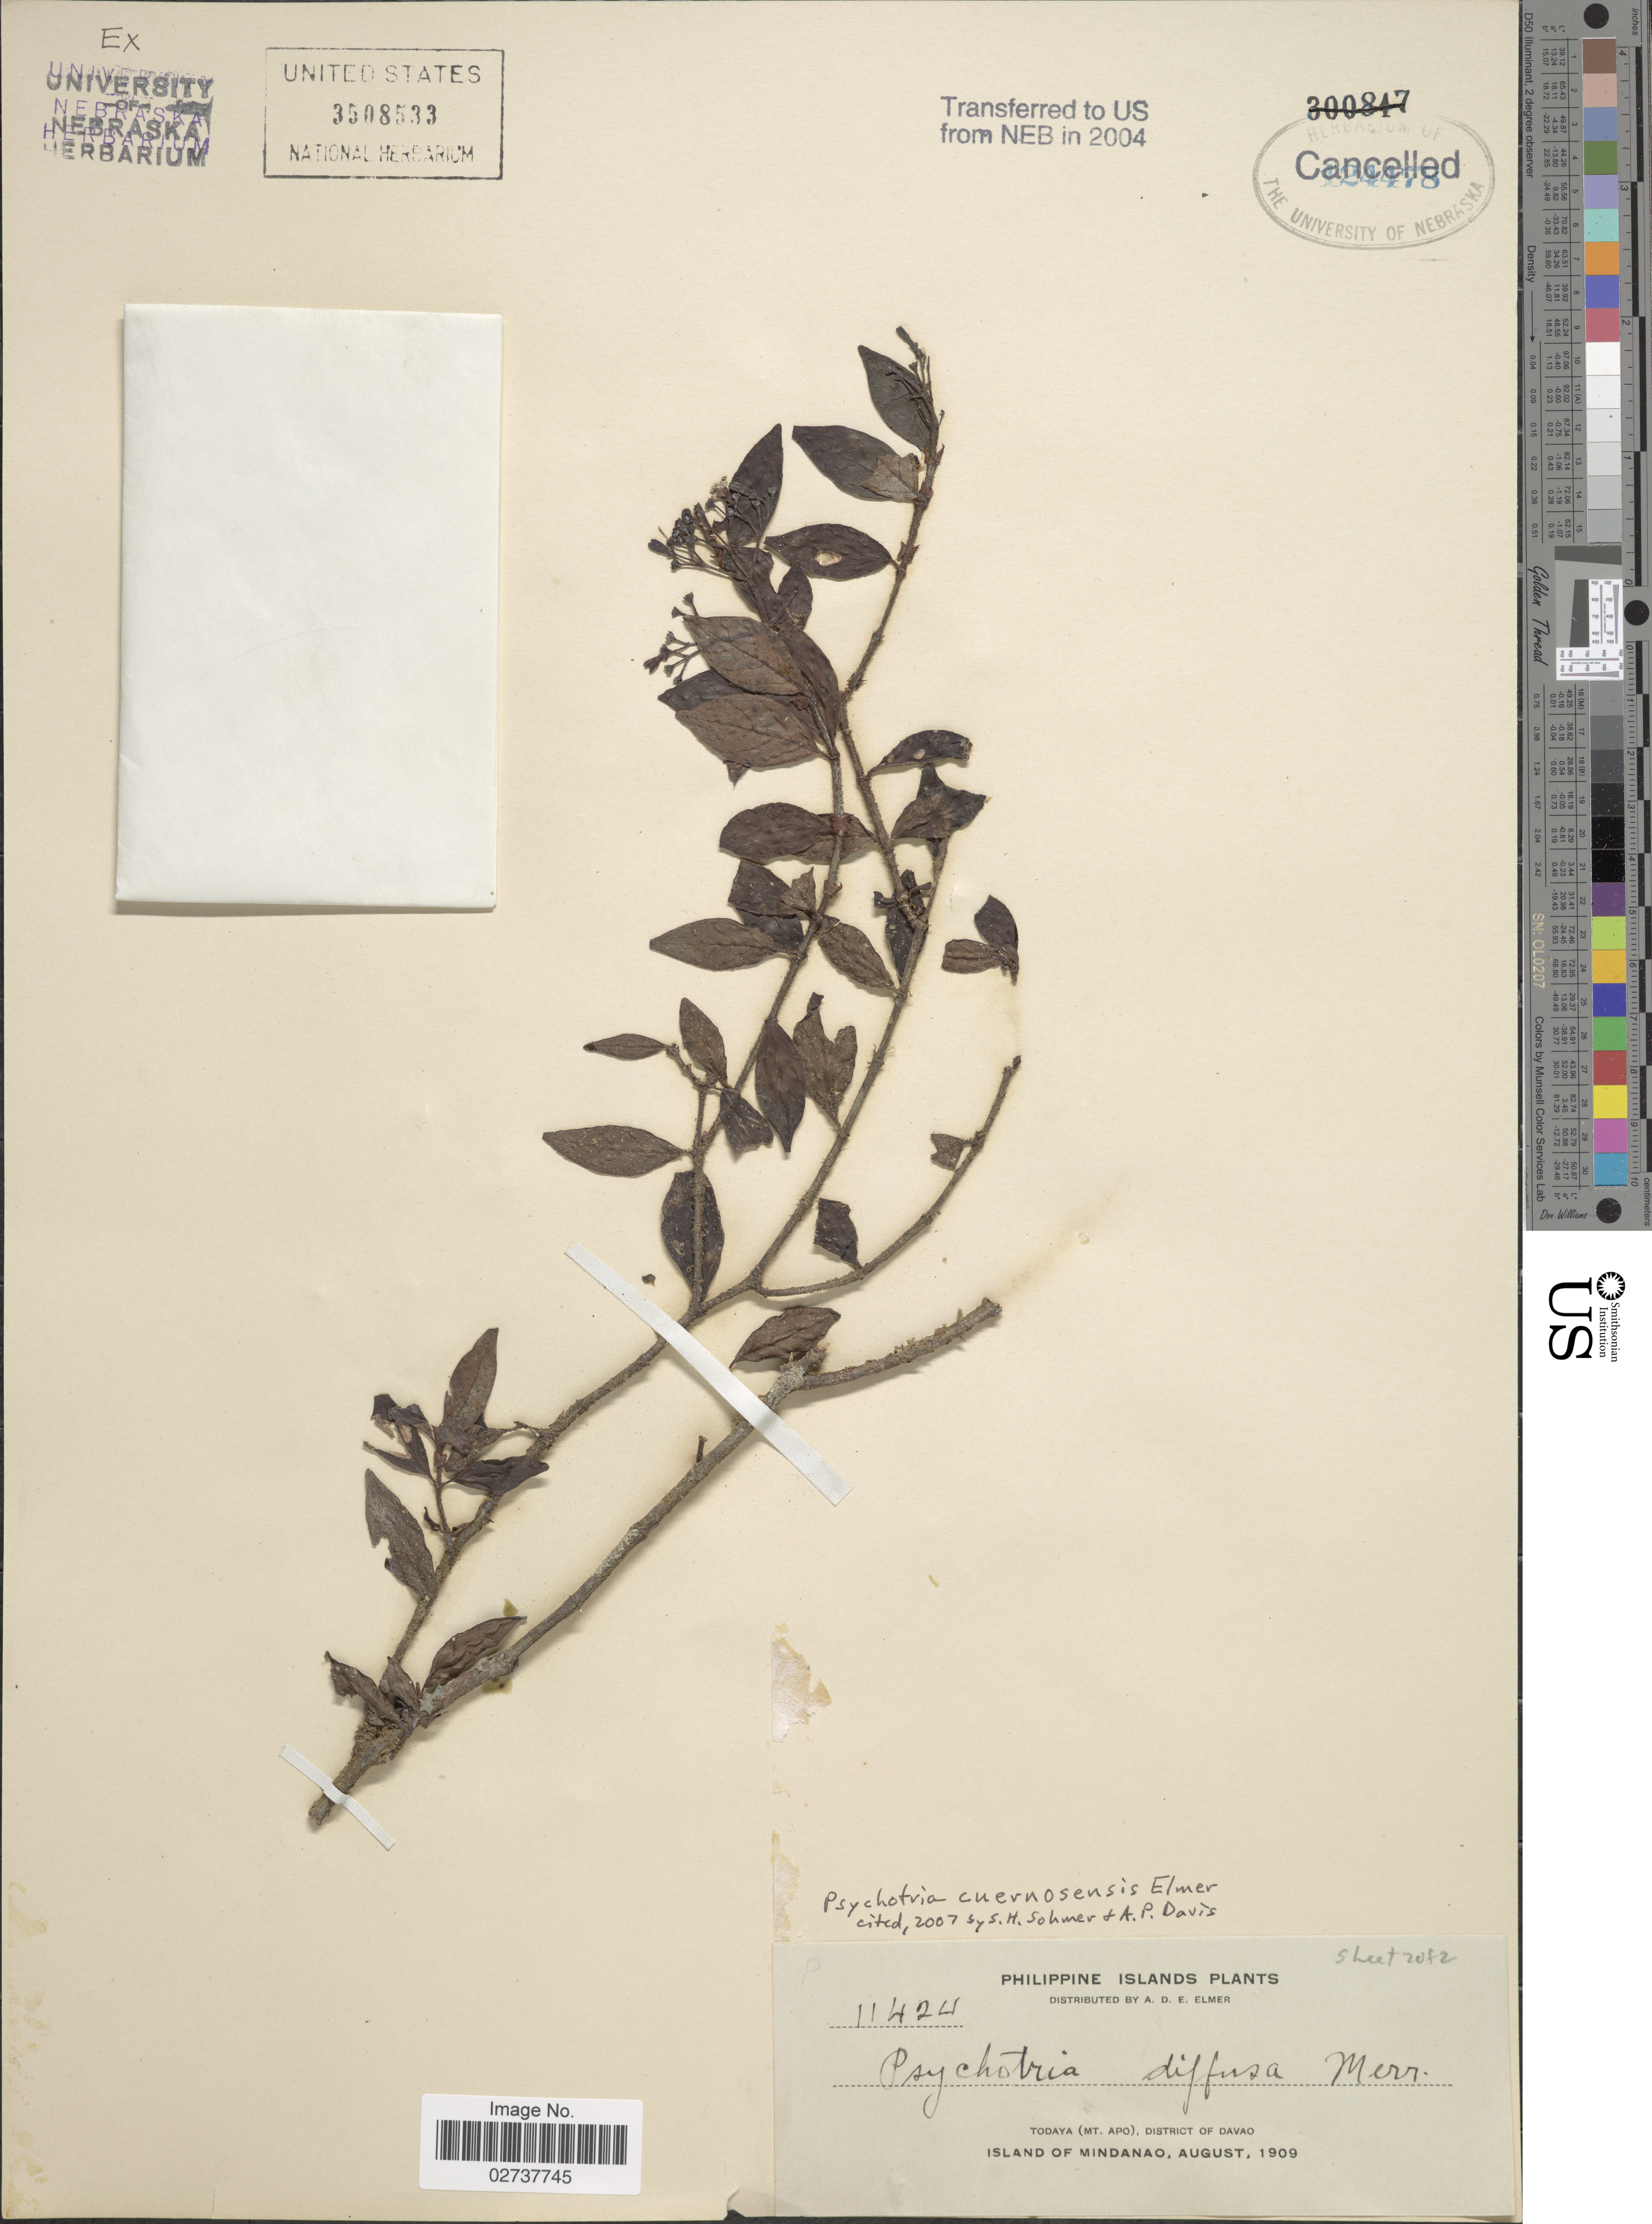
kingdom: Plantae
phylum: Tracheophyta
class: Magnoliopsida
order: Gentianales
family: Rubiaceae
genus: Psychotria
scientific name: Psychotria cuernosensis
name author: Elmer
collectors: A. D. E. Elmer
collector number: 11424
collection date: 1909-08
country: Philippines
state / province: Davao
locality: Todaya (Mt. Apo). Island of Mindanao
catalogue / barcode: US 3508533